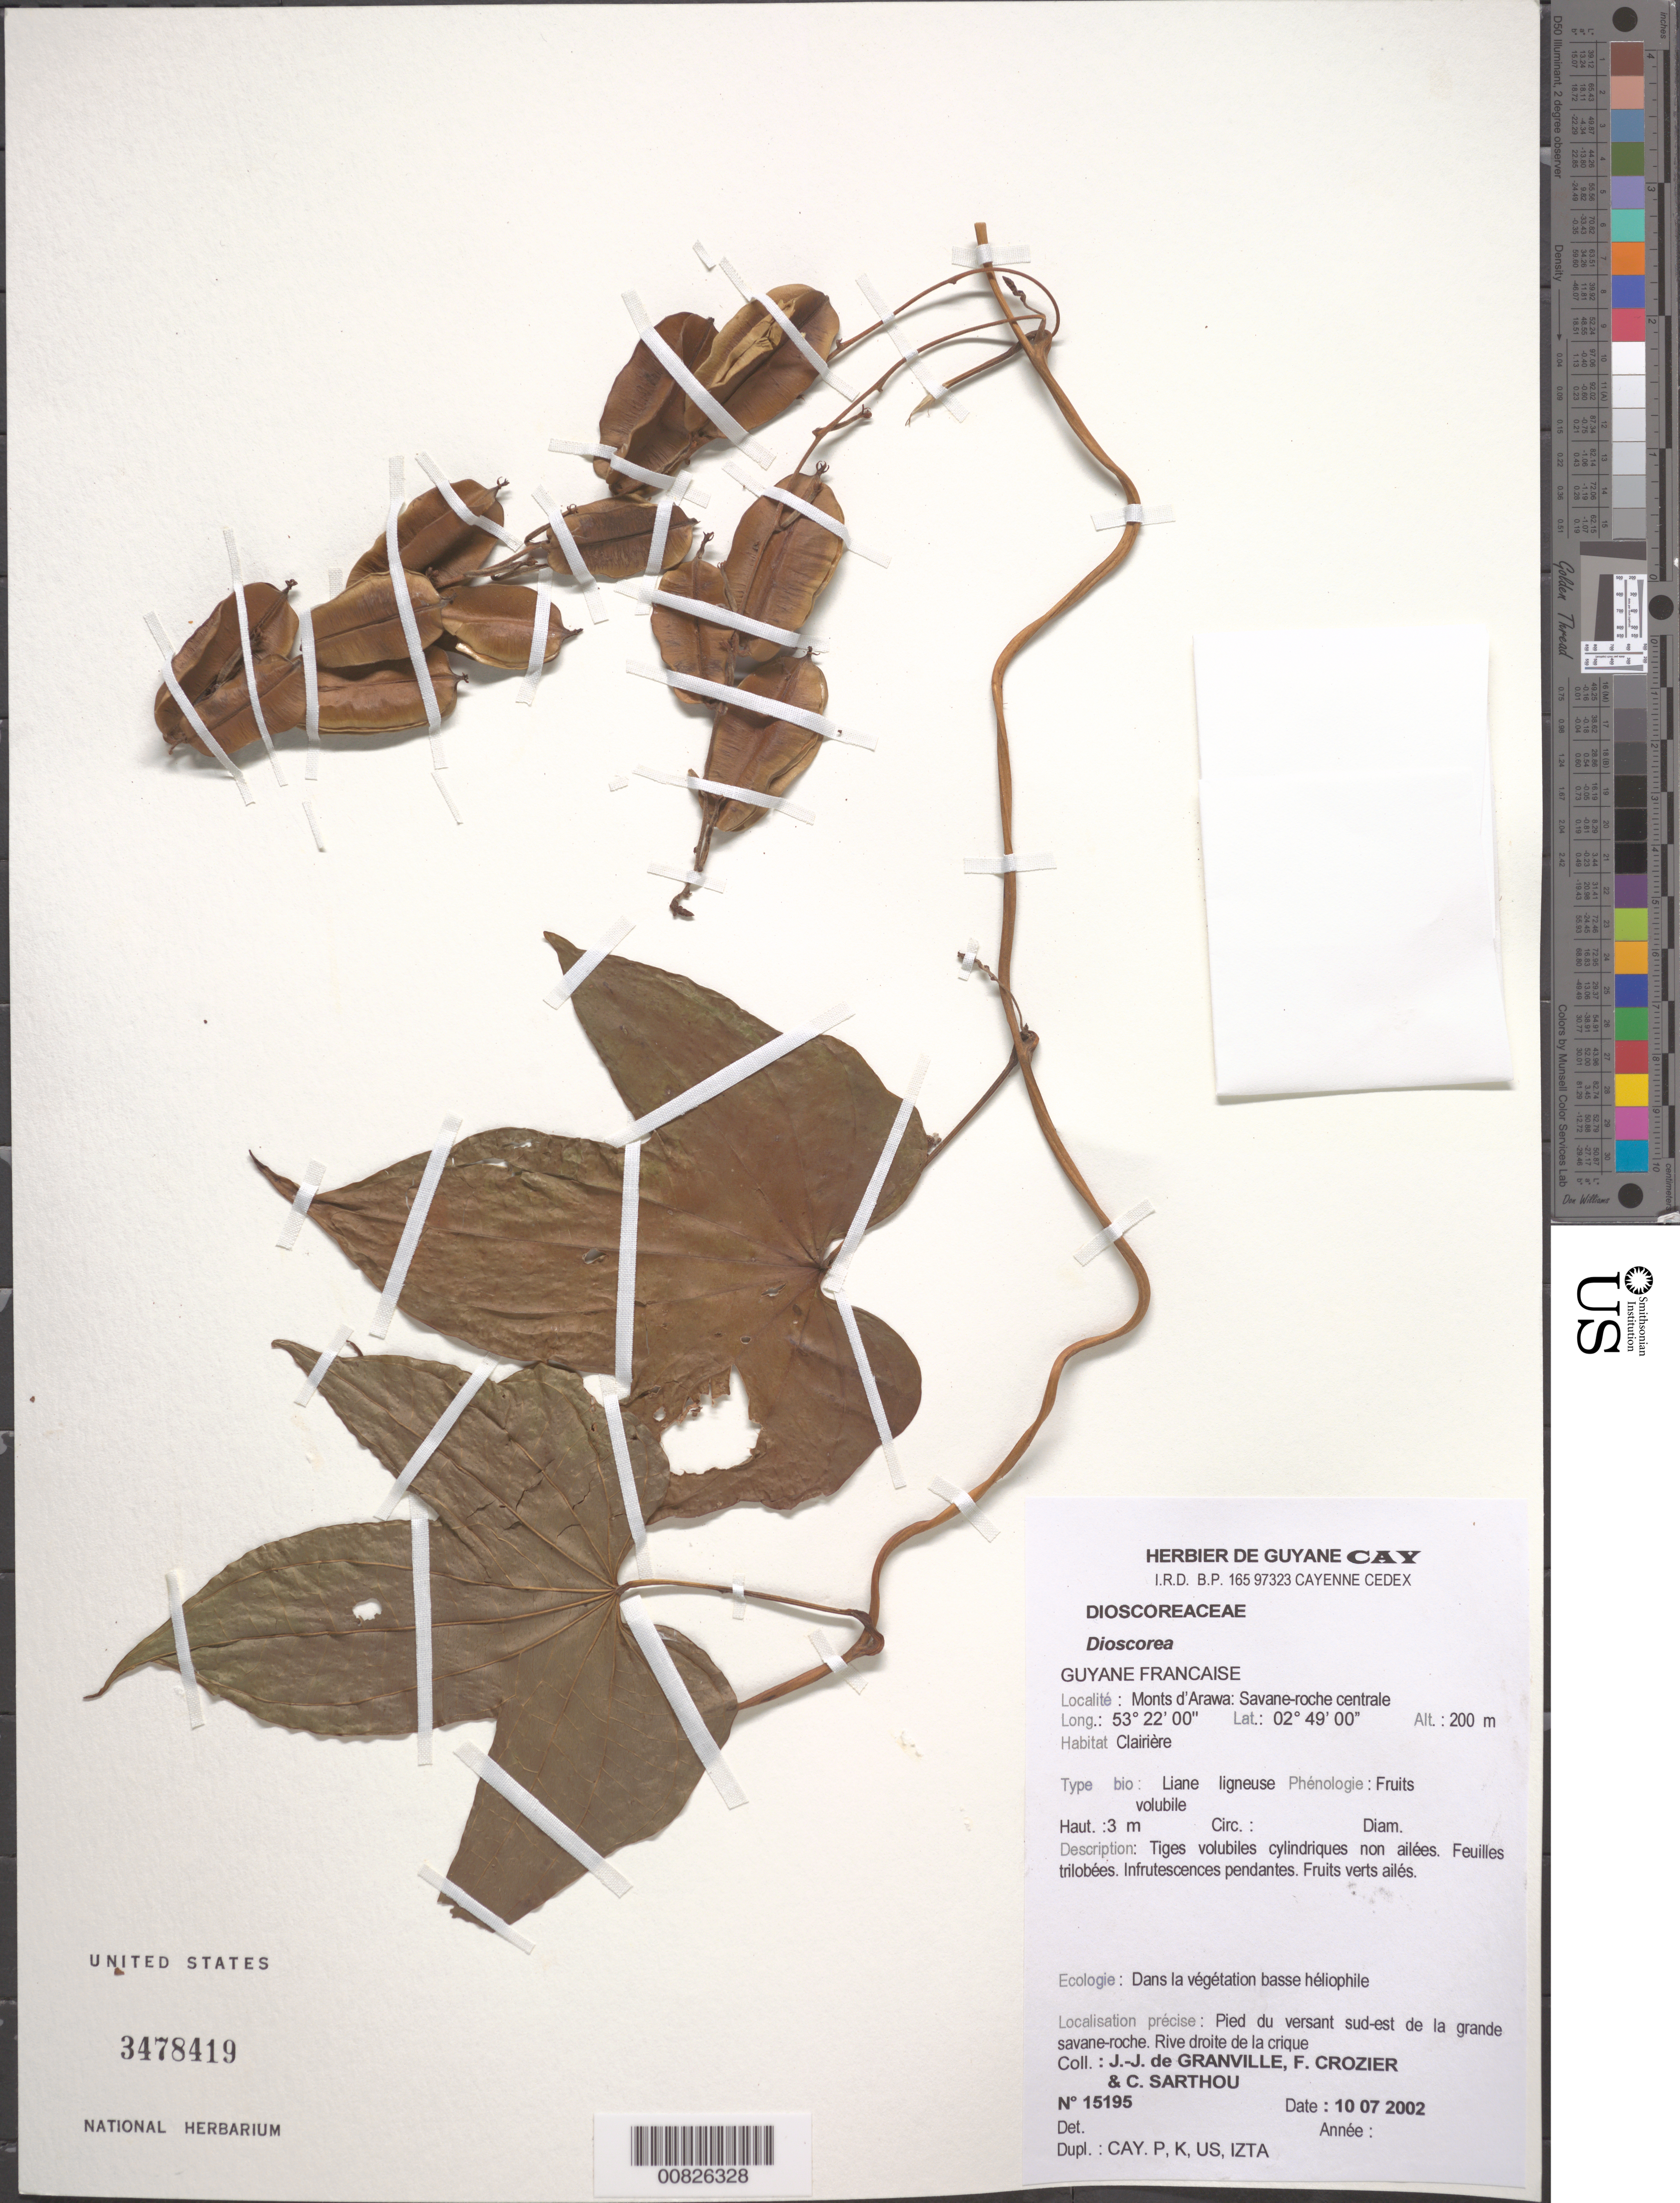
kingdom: Plantae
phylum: Tracheophyta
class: Liliopsida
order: Dioscoreales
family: Dioscoreaceae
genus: Dioscorea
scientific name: Dioscorea sp.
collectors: J.-J. de Granville, F. Crozier & C. Sarthou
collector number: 15195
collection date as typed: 10-Jul-02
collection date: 2002-07-10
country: French Guiana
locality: Monts d'Arawa, zone de la savane-roche centrale, pied du versant sud-est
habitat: Clairiere; dans la vegetation basse heliophile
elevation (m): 200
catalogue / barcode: US 3478419